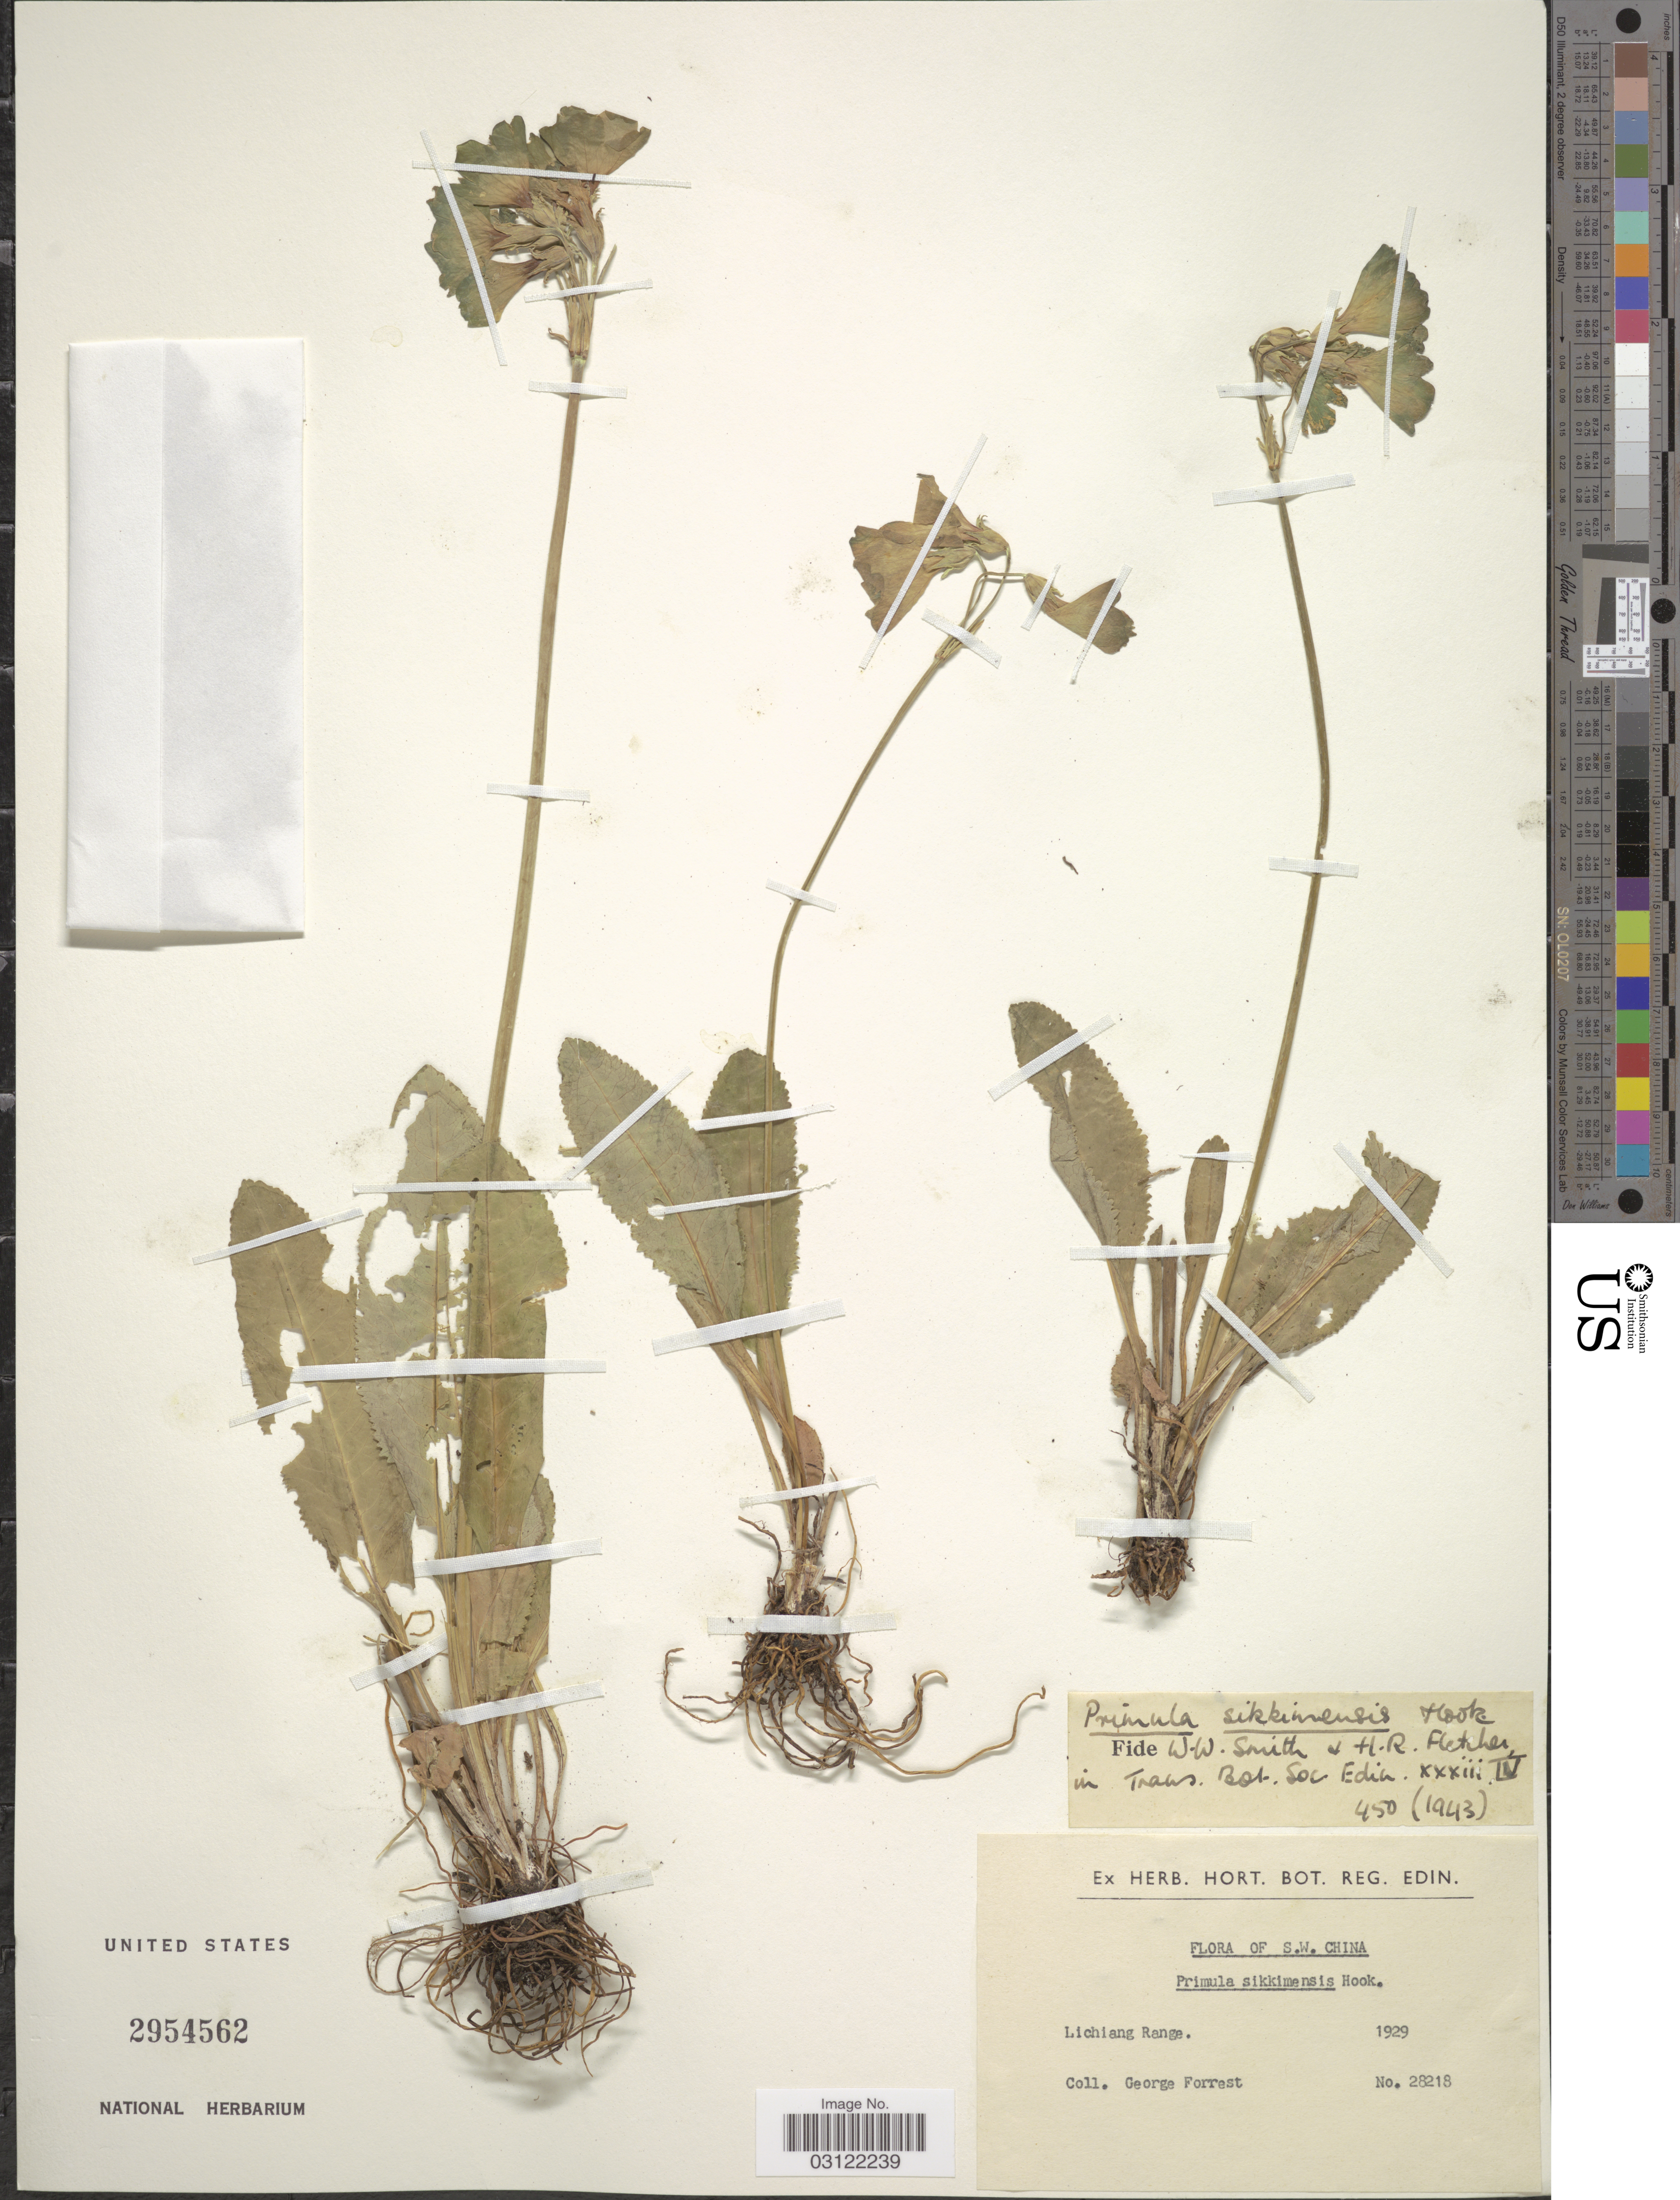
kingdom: Plantae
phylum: Tracheophyta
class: Magnoliopsida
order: Ericales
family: Primulaceae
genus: Primula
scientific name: Primula sikkimensis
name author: Hook.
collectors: G. Forrest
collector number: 28218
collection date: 1929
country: China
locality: S. W. China. Lichiang Range.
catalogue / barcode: US 2954562